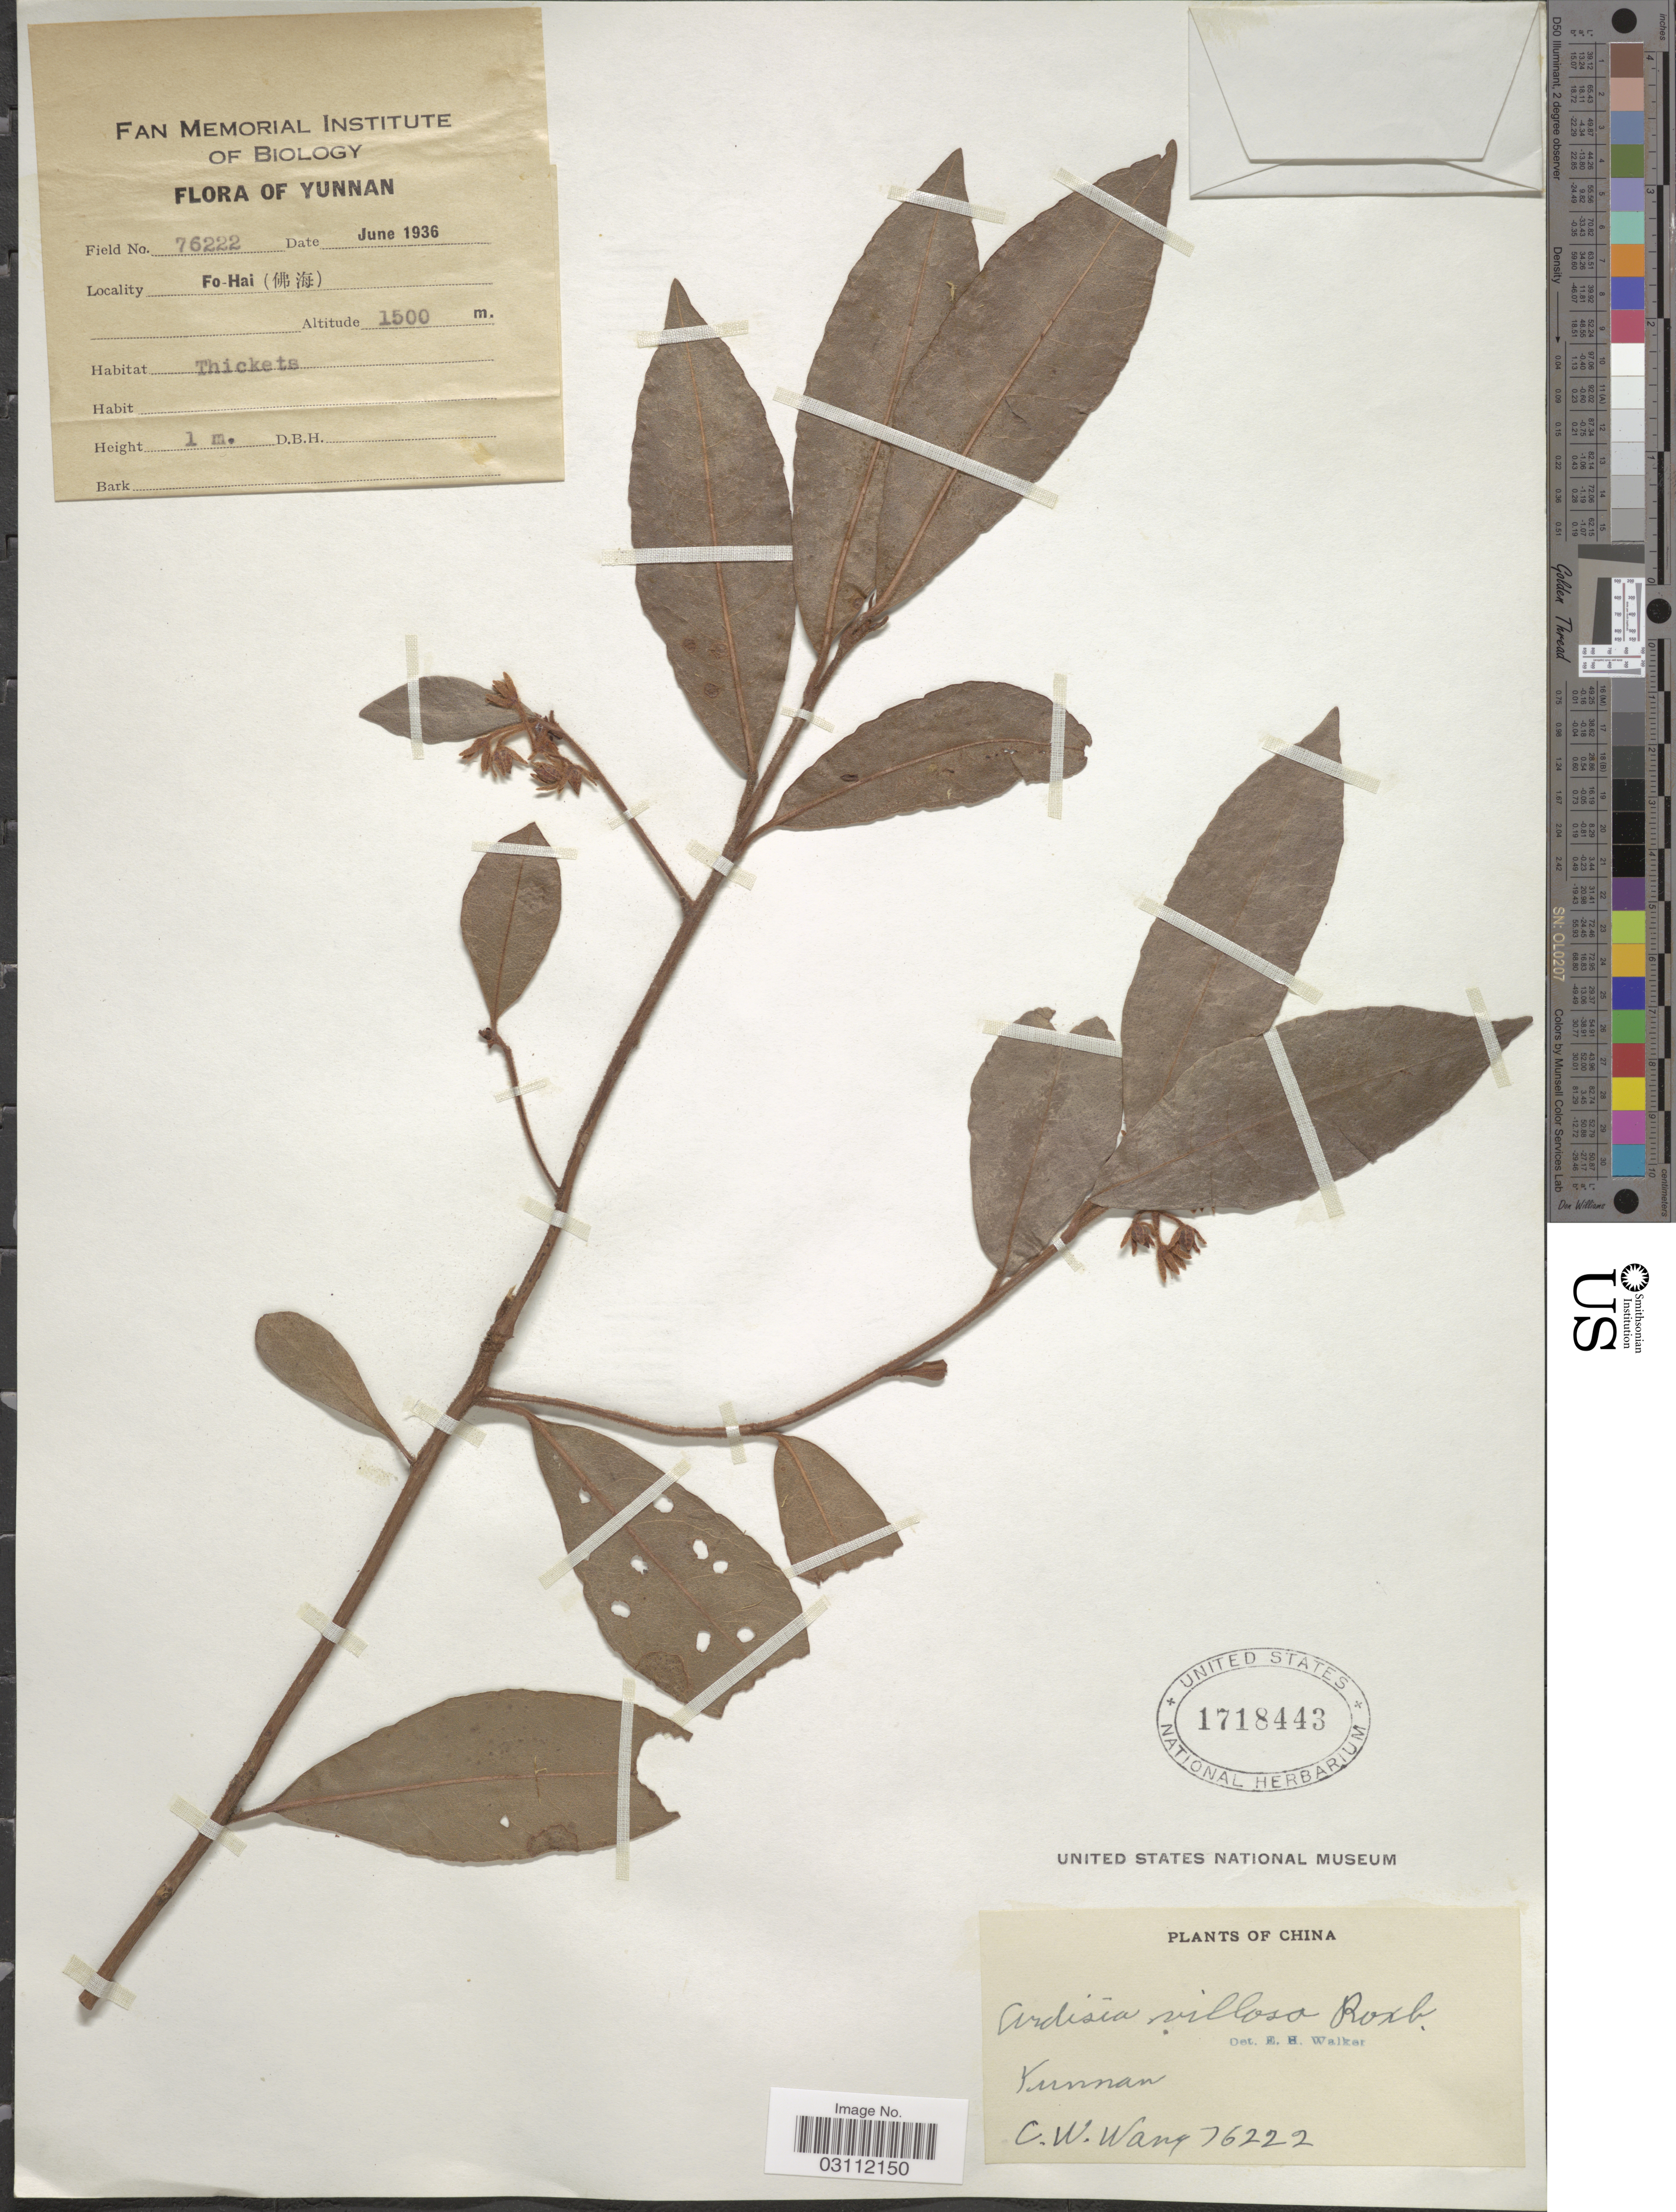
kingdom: Plantae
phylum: Tracheophyta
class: Magnoliopsida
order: Ericales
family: Primulaceae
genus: Ardisia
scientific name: Ardisia villosa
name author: Roxb.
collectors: C. W. Wang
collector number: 76222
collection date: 1936-06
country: China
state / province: Yunnan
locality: Yunnan, Fo-Hai.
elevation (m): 1500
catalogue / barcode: US 1718443